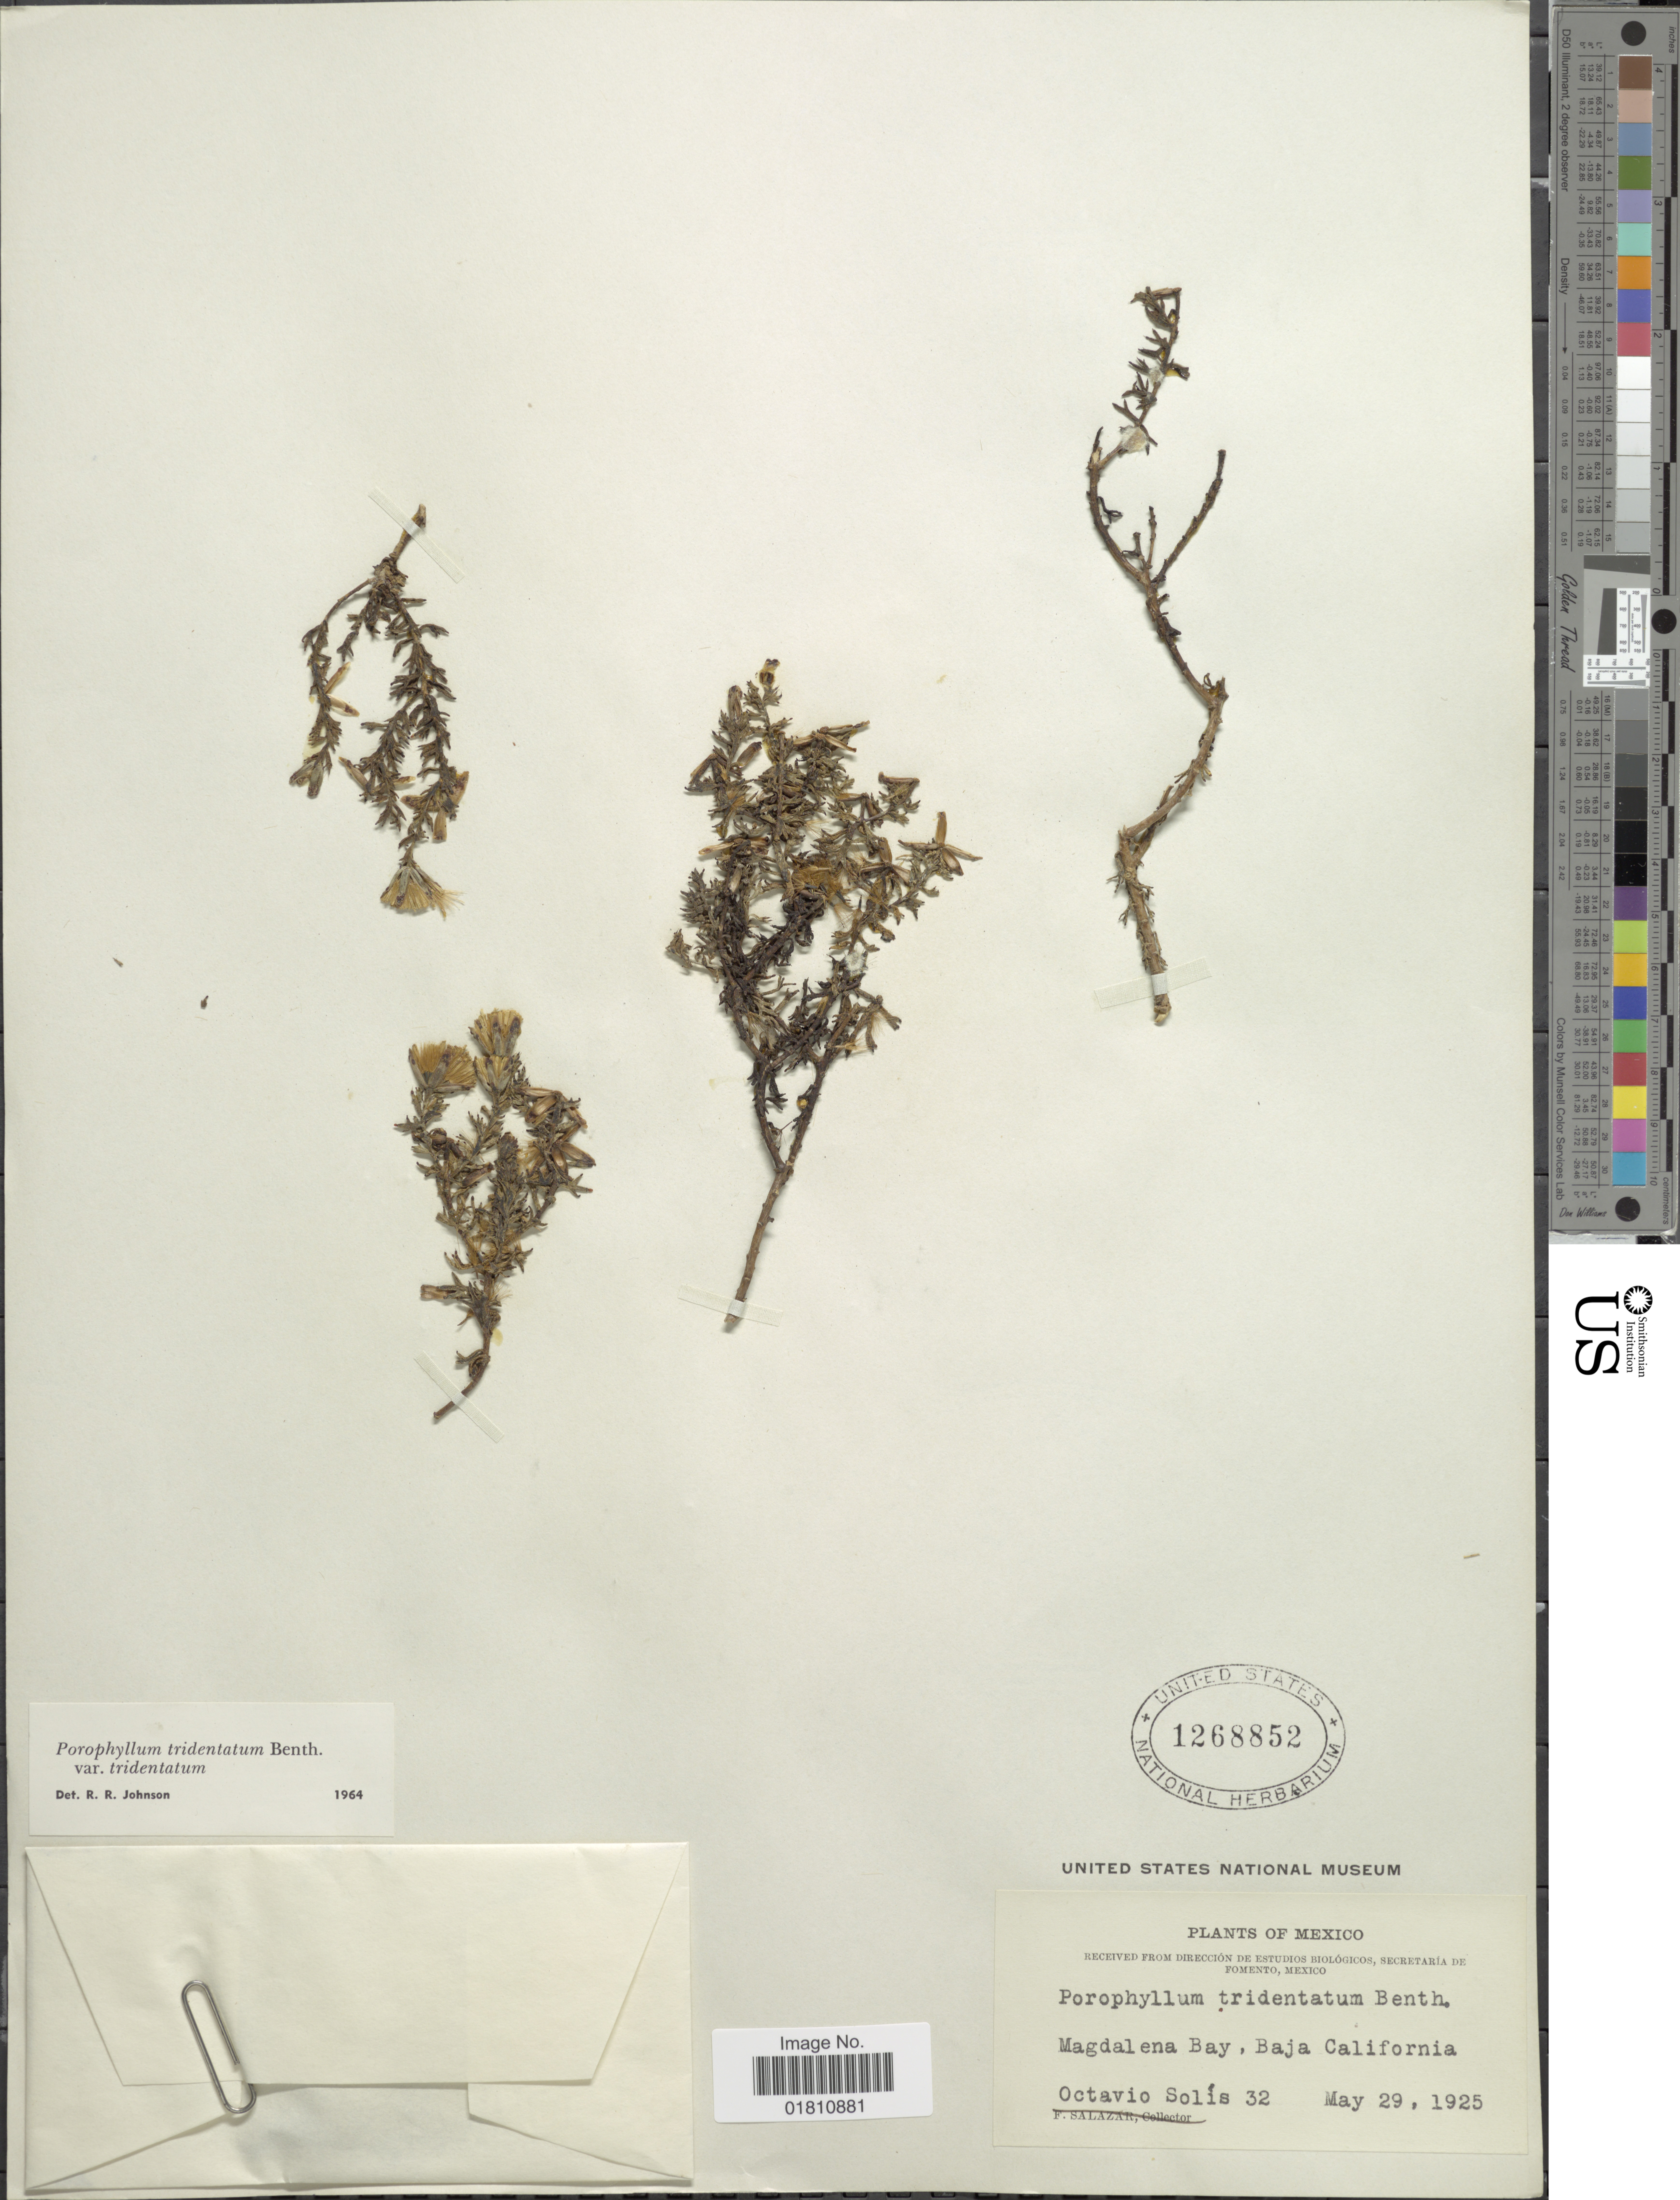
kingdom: Plantae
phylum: Tracheophyta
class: Magnoliopsida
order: Asterales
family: Asteraceae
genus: Bajacalia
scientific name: Bajacalia tridentata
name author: (Benth.) Loockerman et al.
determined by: Anzuinelli, M.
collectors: O. Solis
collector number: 32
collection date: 1925-05-29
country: Mexico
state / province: Baja California Sur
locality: Magdalena Bay.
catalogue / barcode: US 1268852